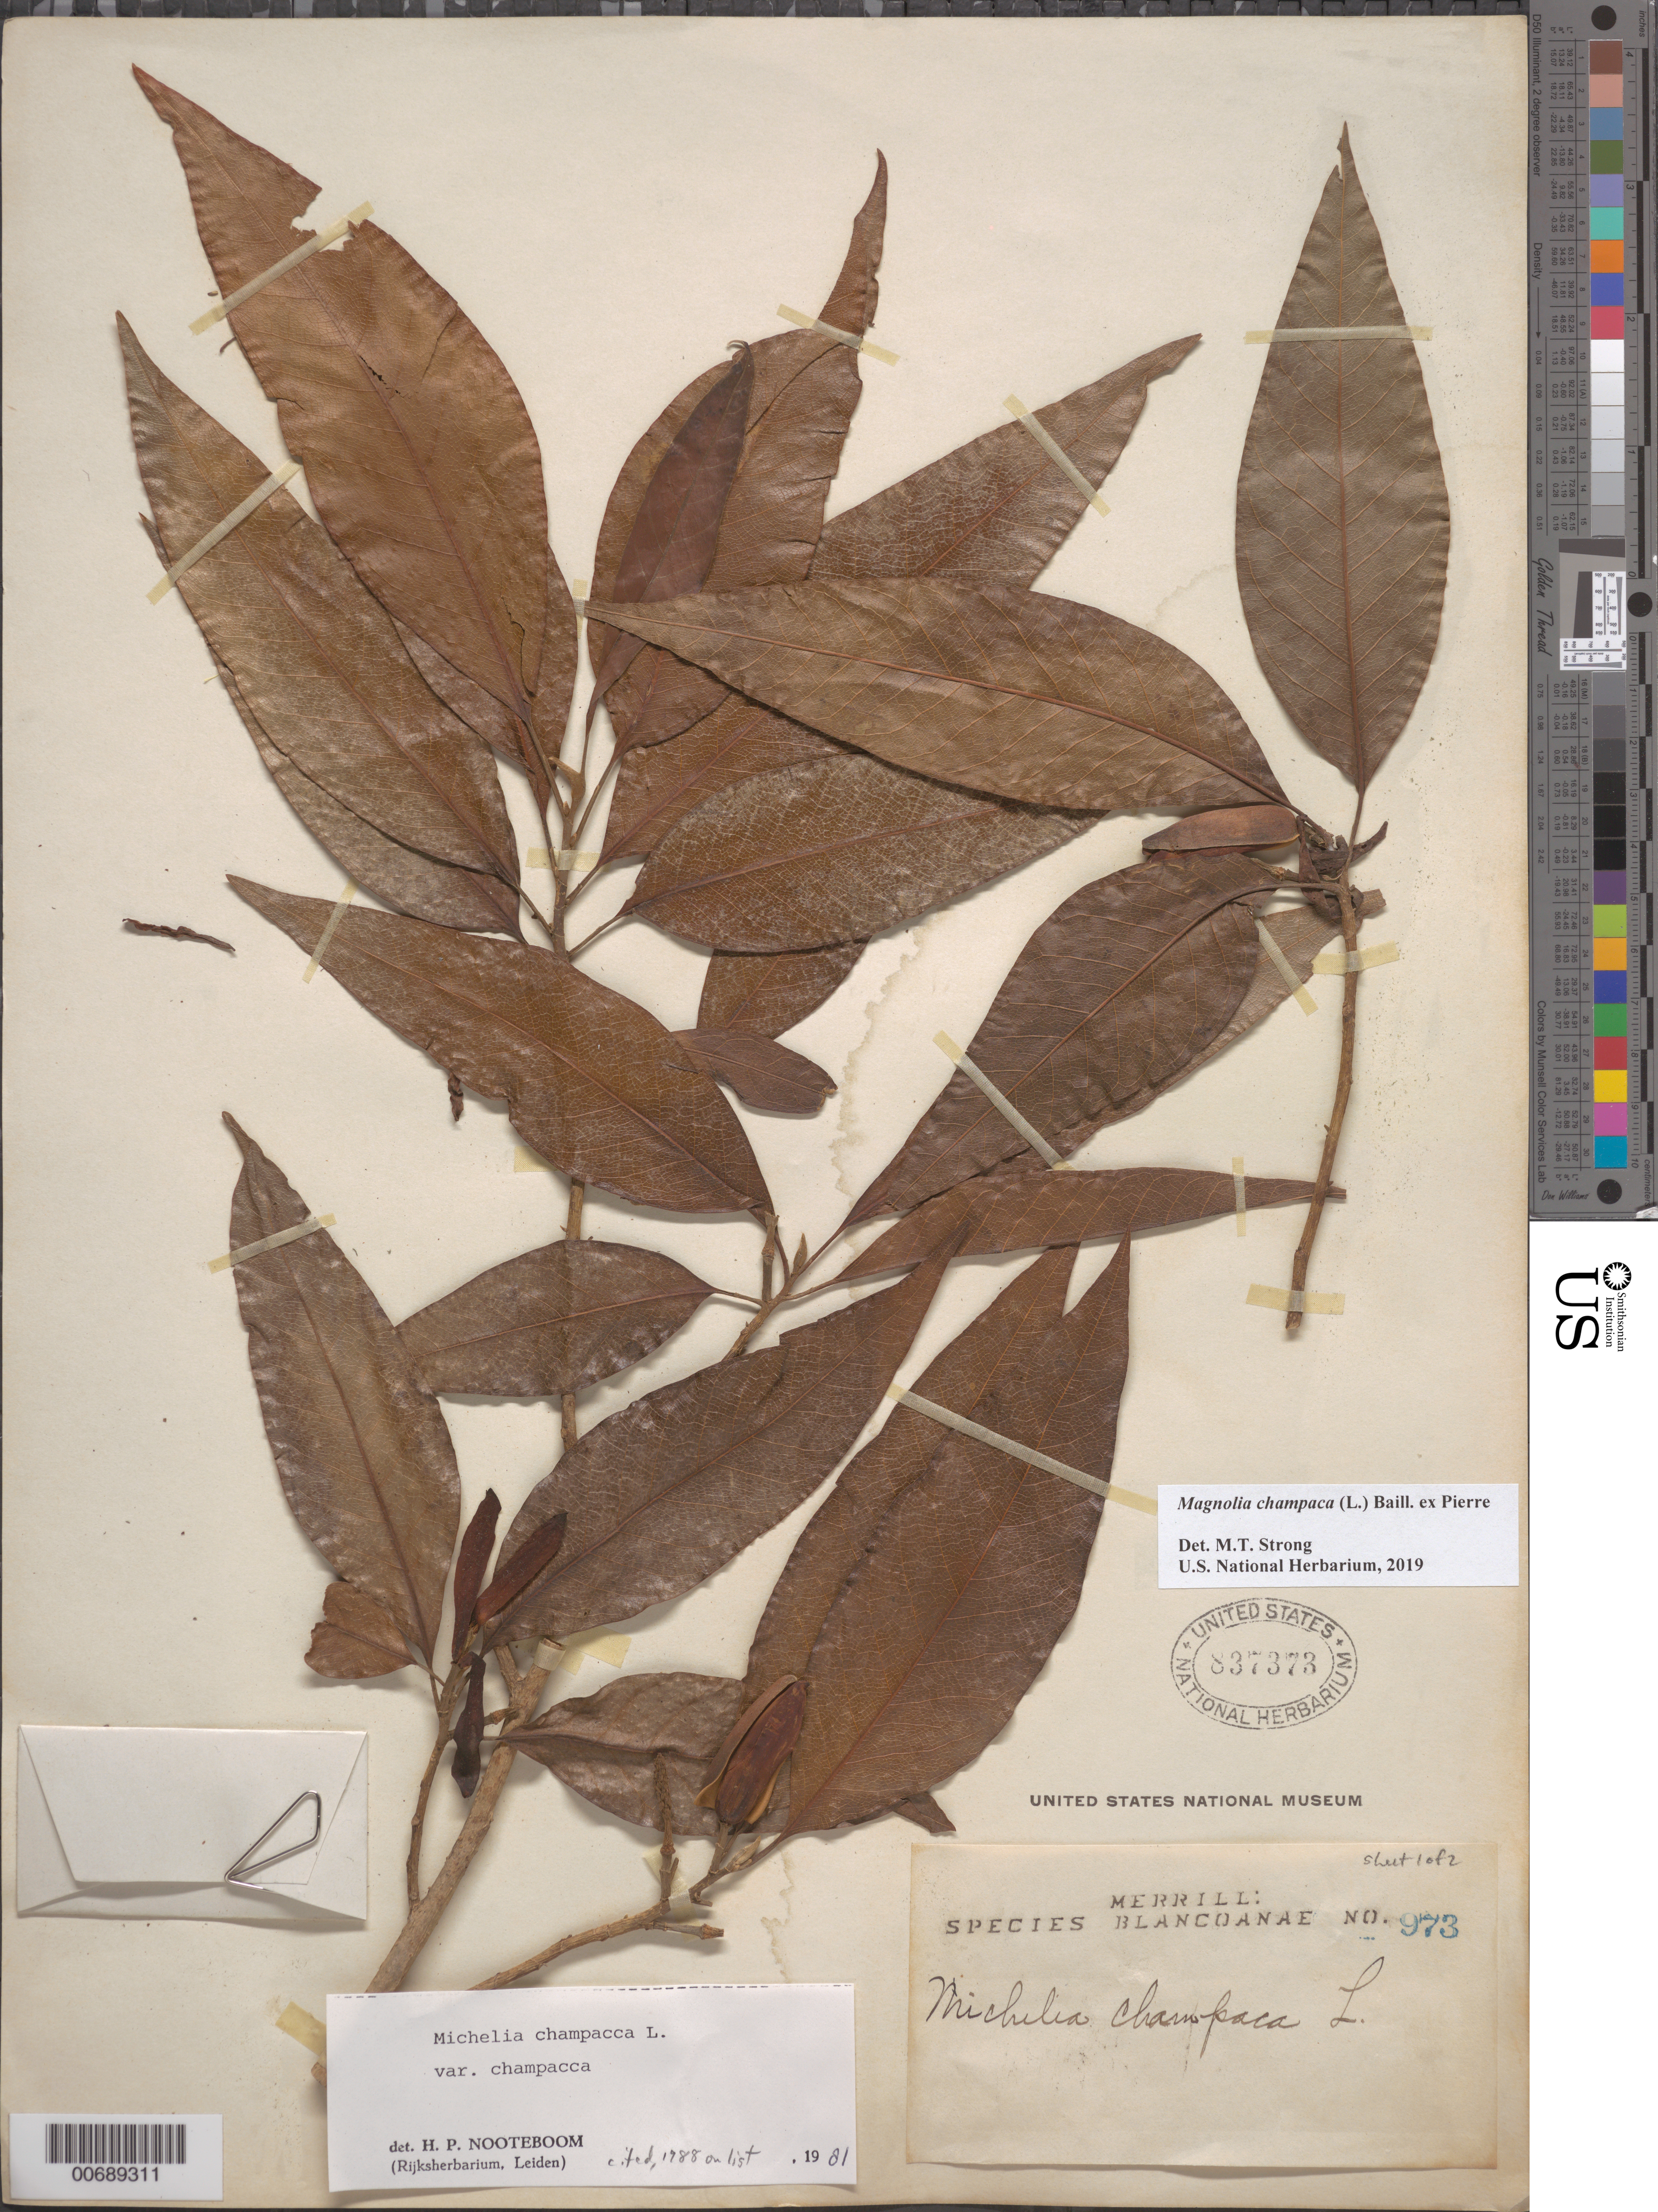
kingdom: Plantae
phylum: Tracheophyta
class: Magnoliopsida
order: Magnoliales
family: Magnoliaceae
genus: Magnolia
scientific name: Magnolia champaca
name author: (L.) Baill. ex Pierre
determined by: Strong, Mark T., (BOT), Smithsonian Institution - National Museum of Natural History (UNITED STATES)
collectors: E. D. Merrill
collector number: Sp. Blancoan. 0973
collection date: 1915-01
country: Philippines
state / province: Calabarzon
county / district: Rizal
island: Luzon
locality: Antipolo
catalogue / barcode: US 837373